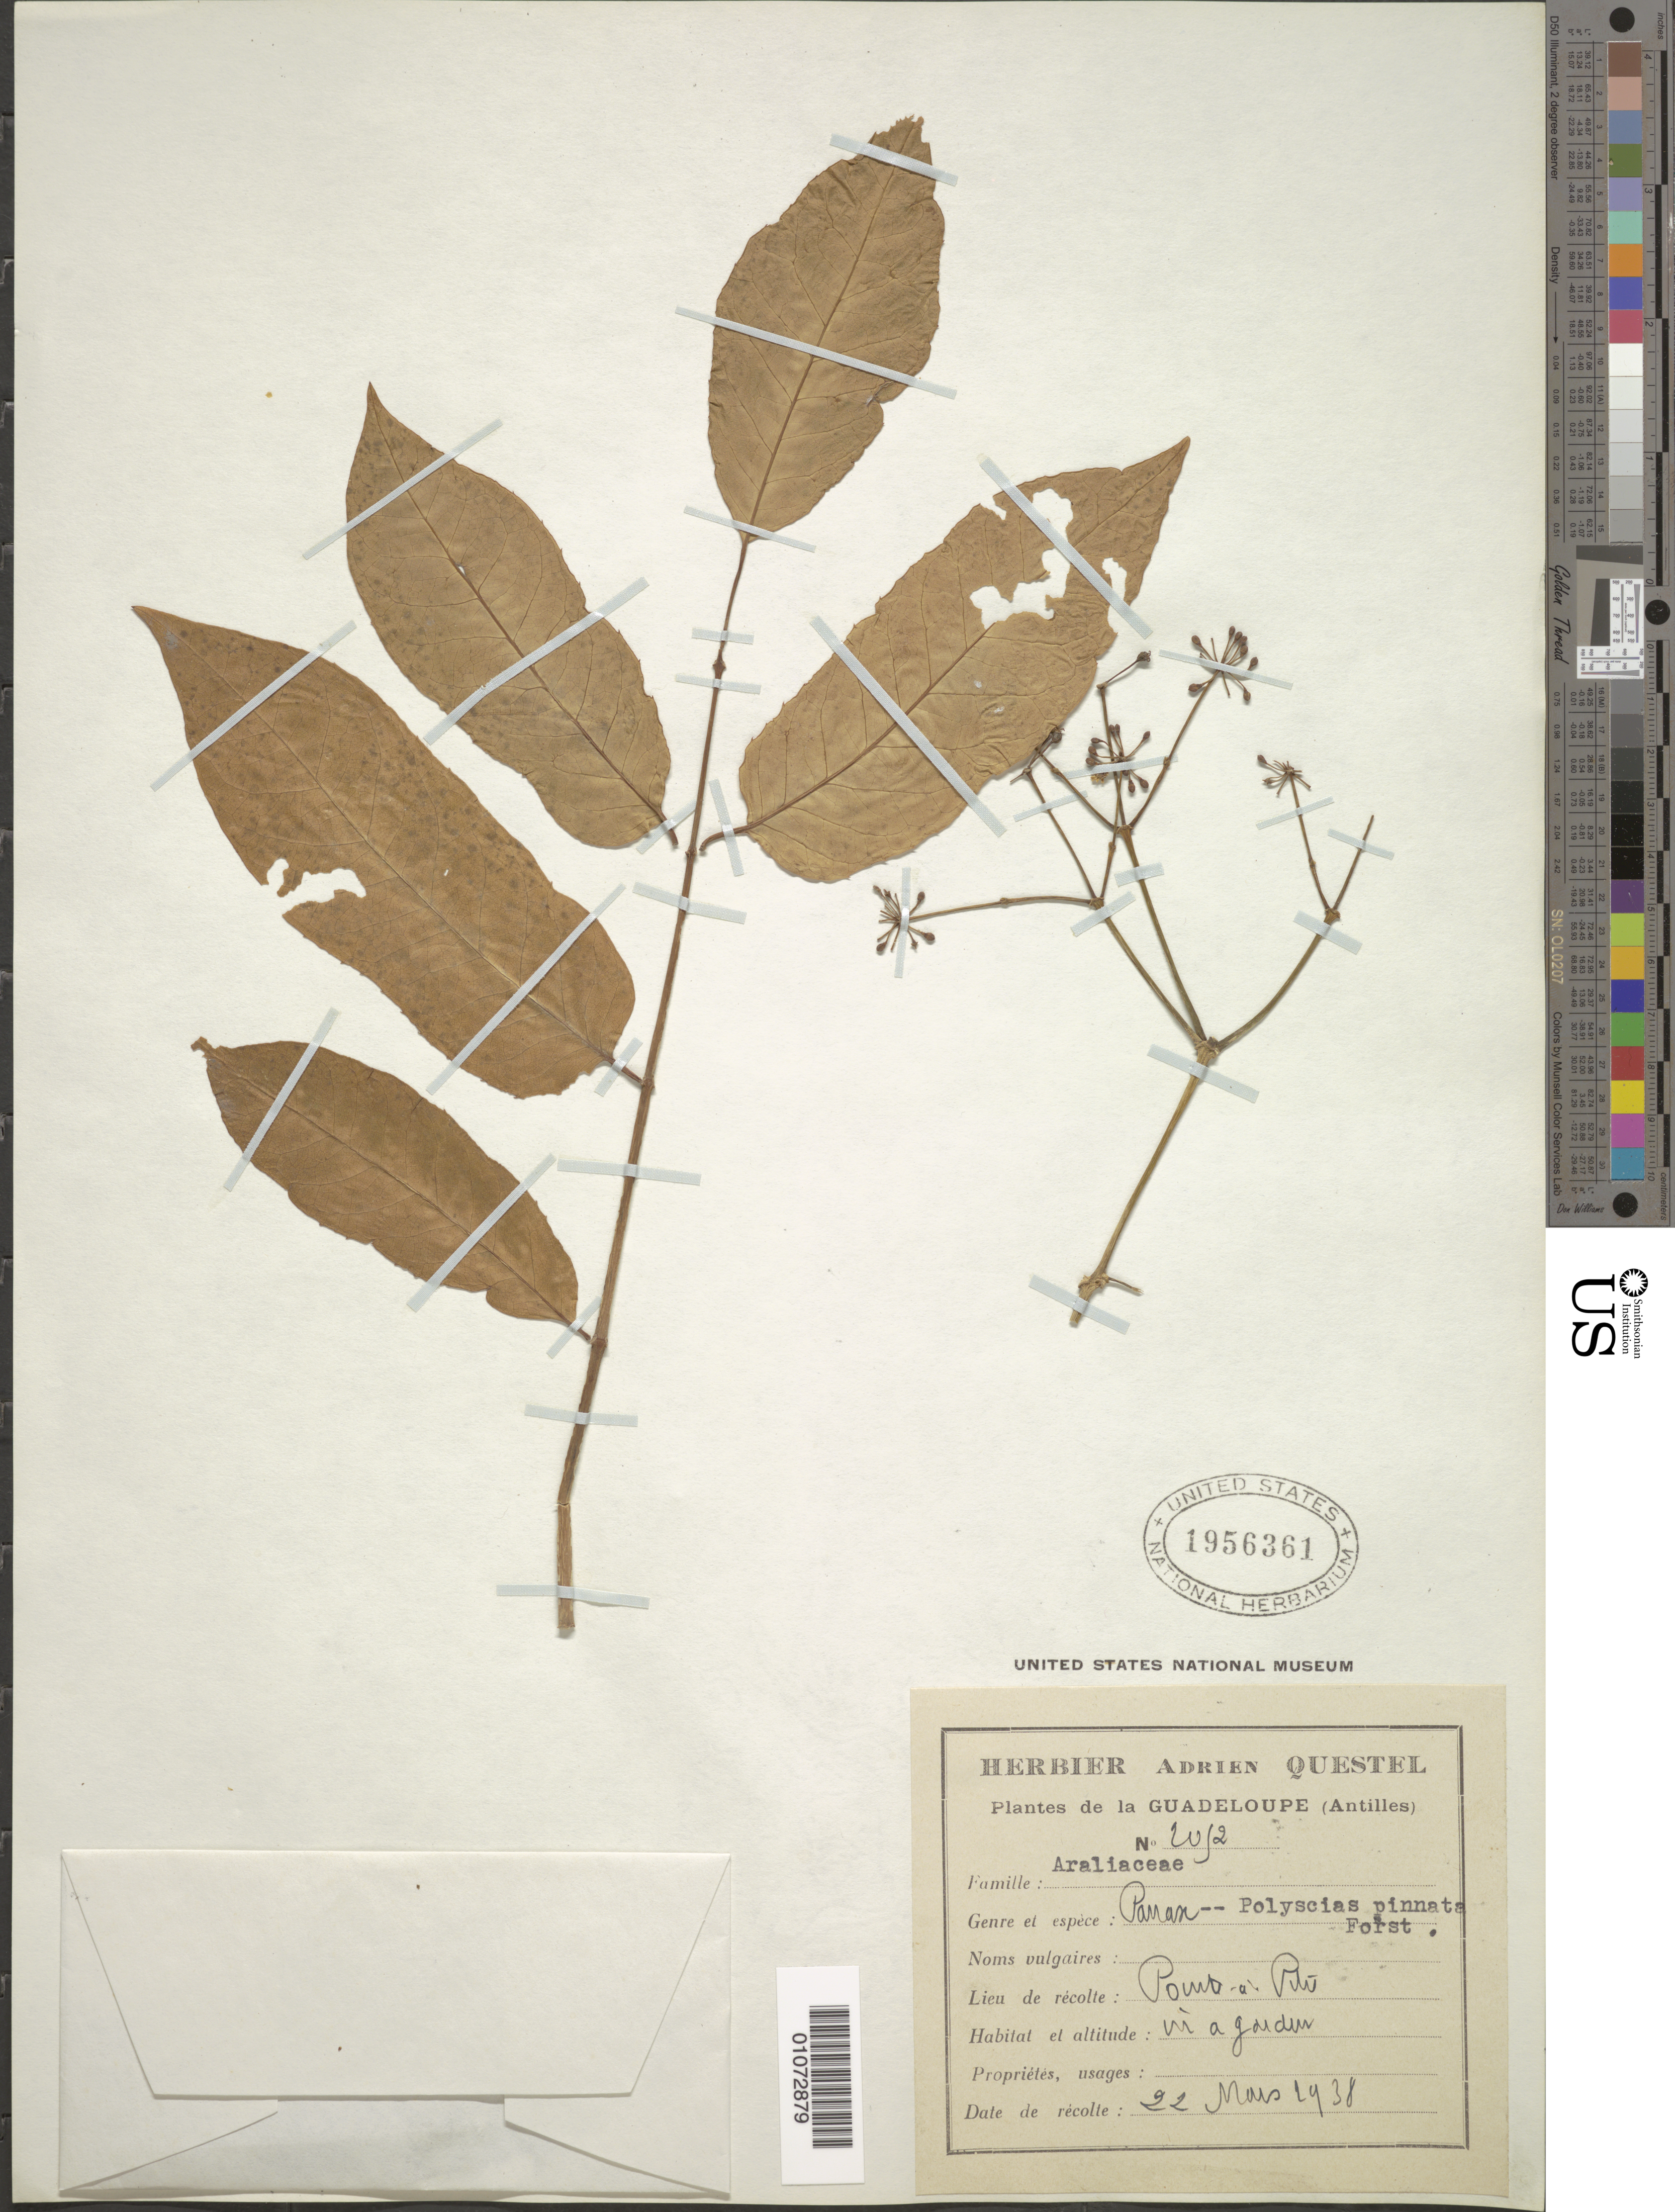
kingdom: Plantae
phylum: Tracheophyta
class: Magnoliopsida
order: Apiales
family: Araliaceae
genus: Polyscias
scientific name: Polyscias sp.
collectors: A. Questel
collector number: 2012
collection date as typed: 22 Mar 1938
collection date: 1938-03-22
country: Guadeloupe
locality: Pointe-a-Pitre, in a garden.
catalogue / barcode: US 1956361